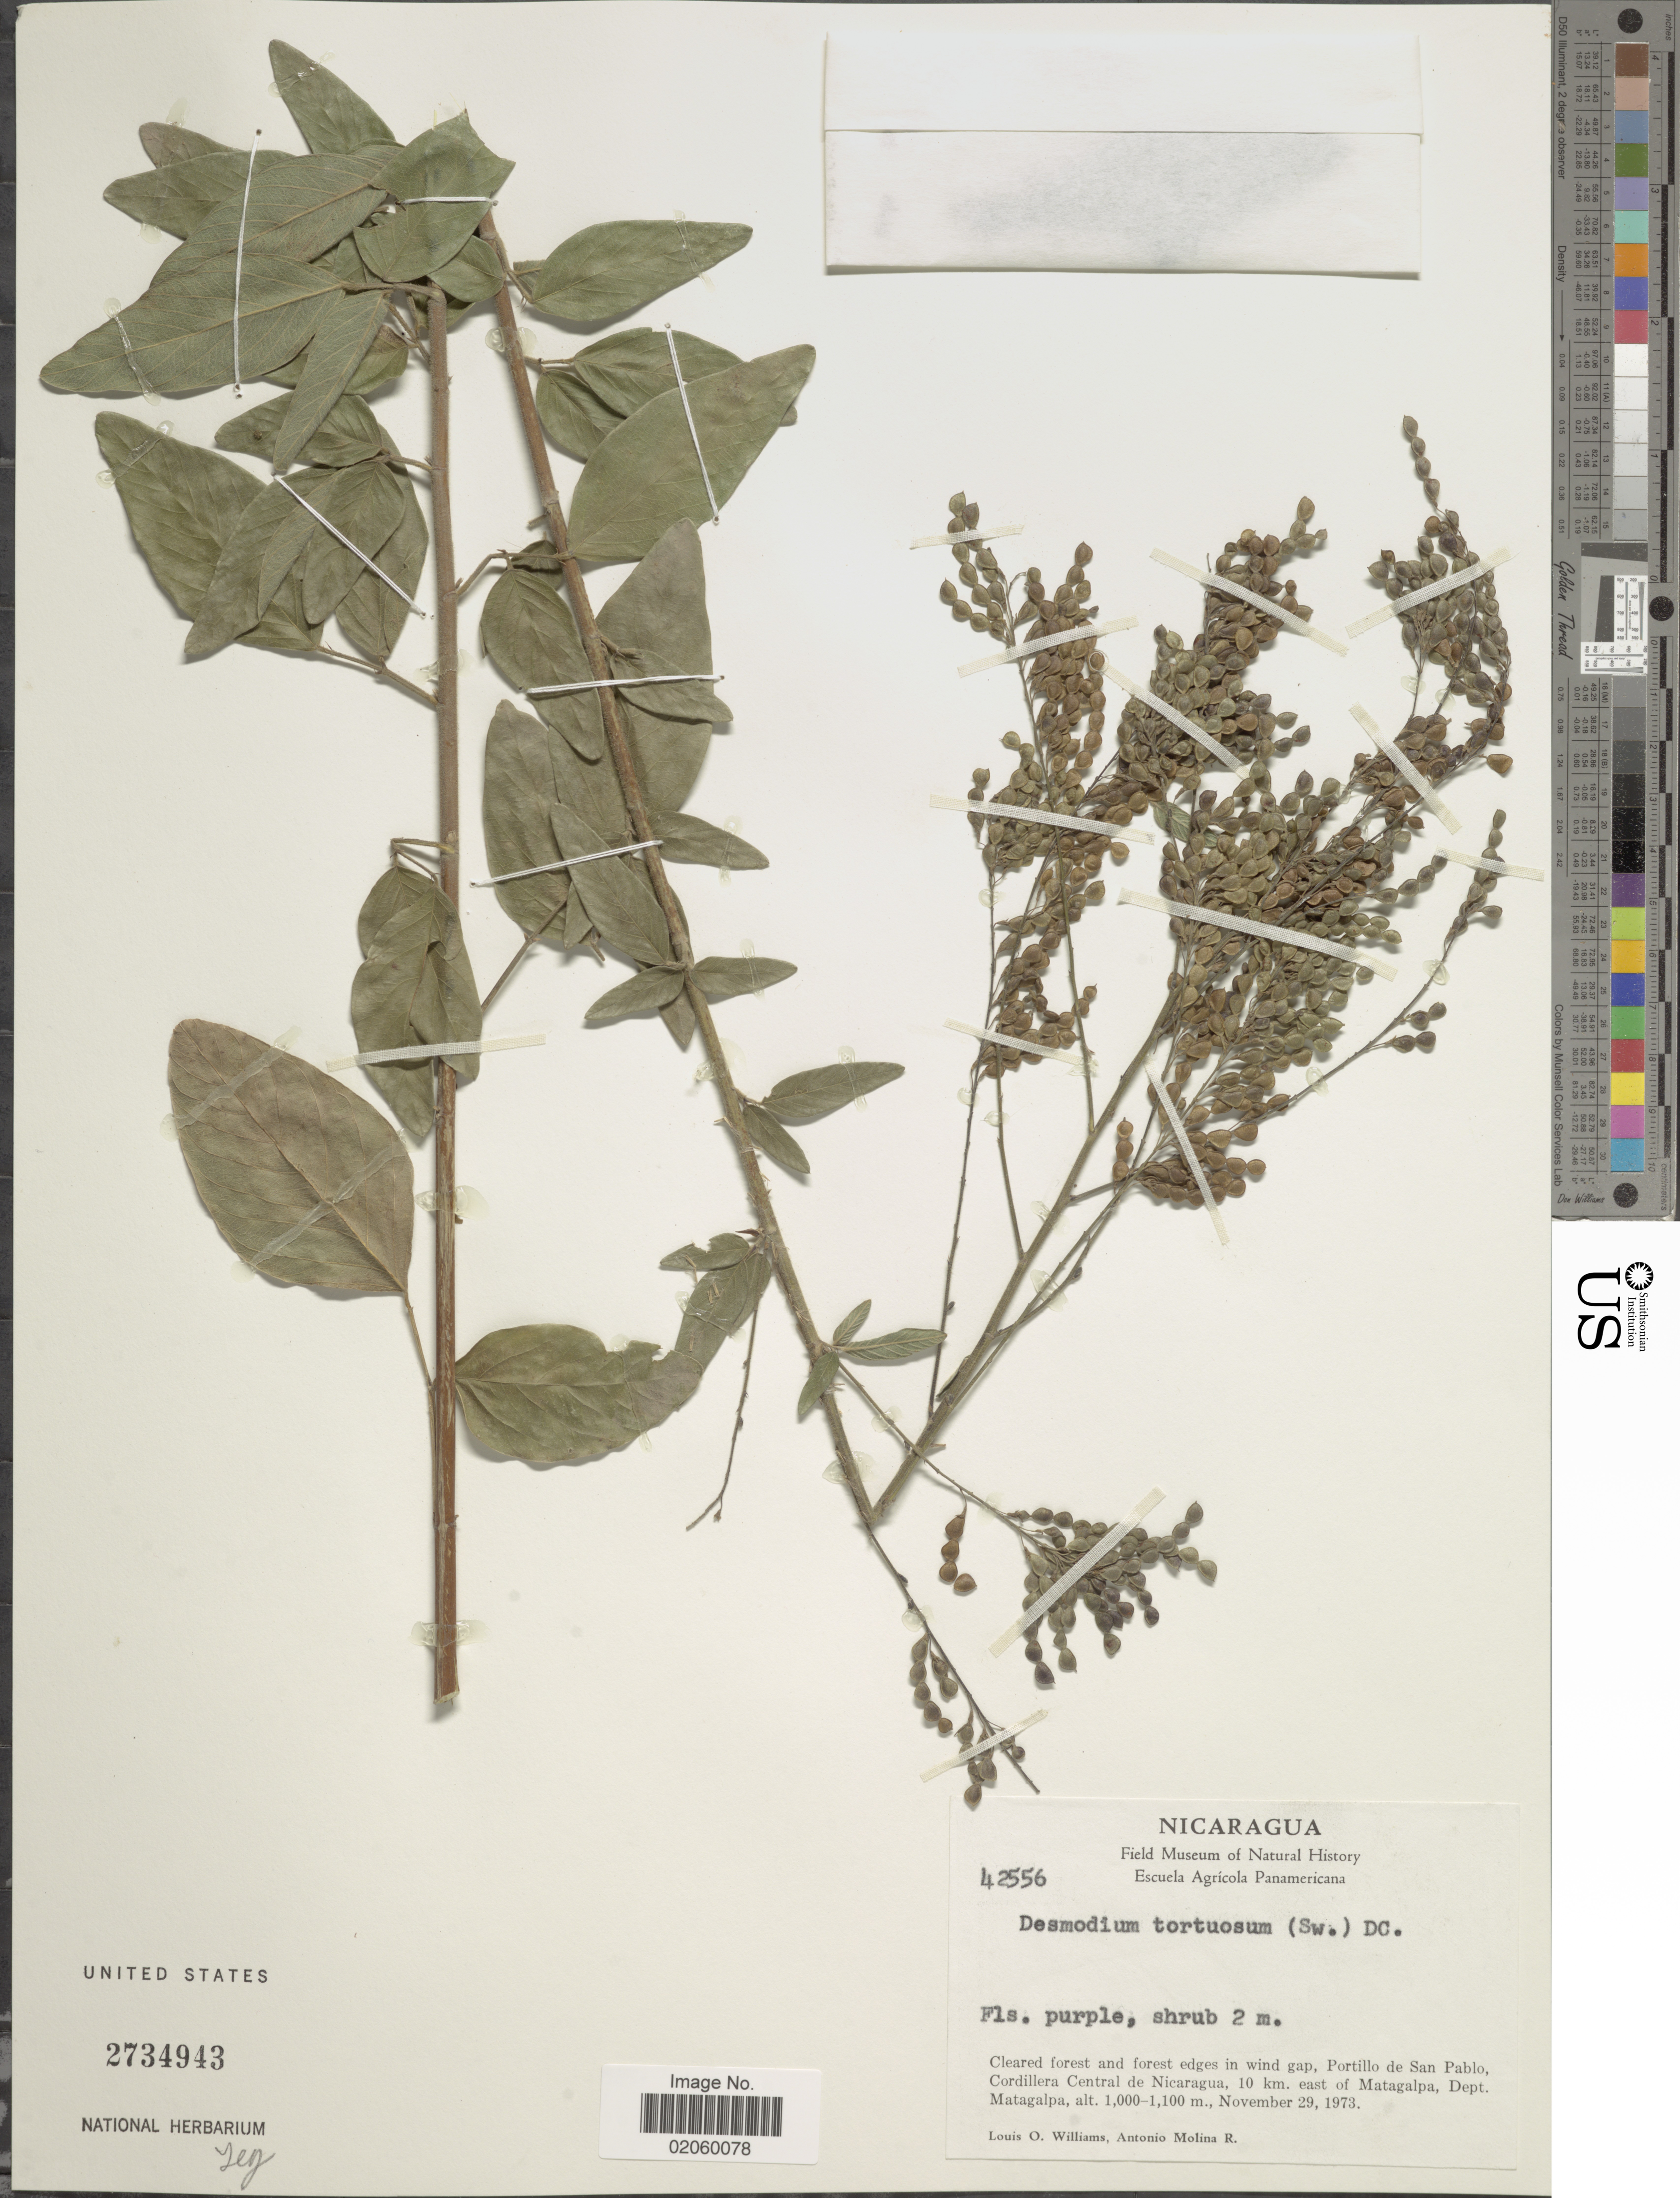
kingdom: Plantae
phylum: Tracheophyta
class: Magnoliopsida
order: Fabales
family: Fabaceae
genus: Desmodium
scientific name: Desmodium tortuosum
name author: (Sw.) DC.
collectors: L. O. Williams & A. Molina R.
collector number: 42556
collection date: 1973-11-29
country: Nicaragua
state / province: Matagalpa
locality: Portillo de San Pablo, Cordillera Central de Nicaragua, 10 km east of Matagalpa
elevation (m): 1000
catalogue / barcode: US 2734943